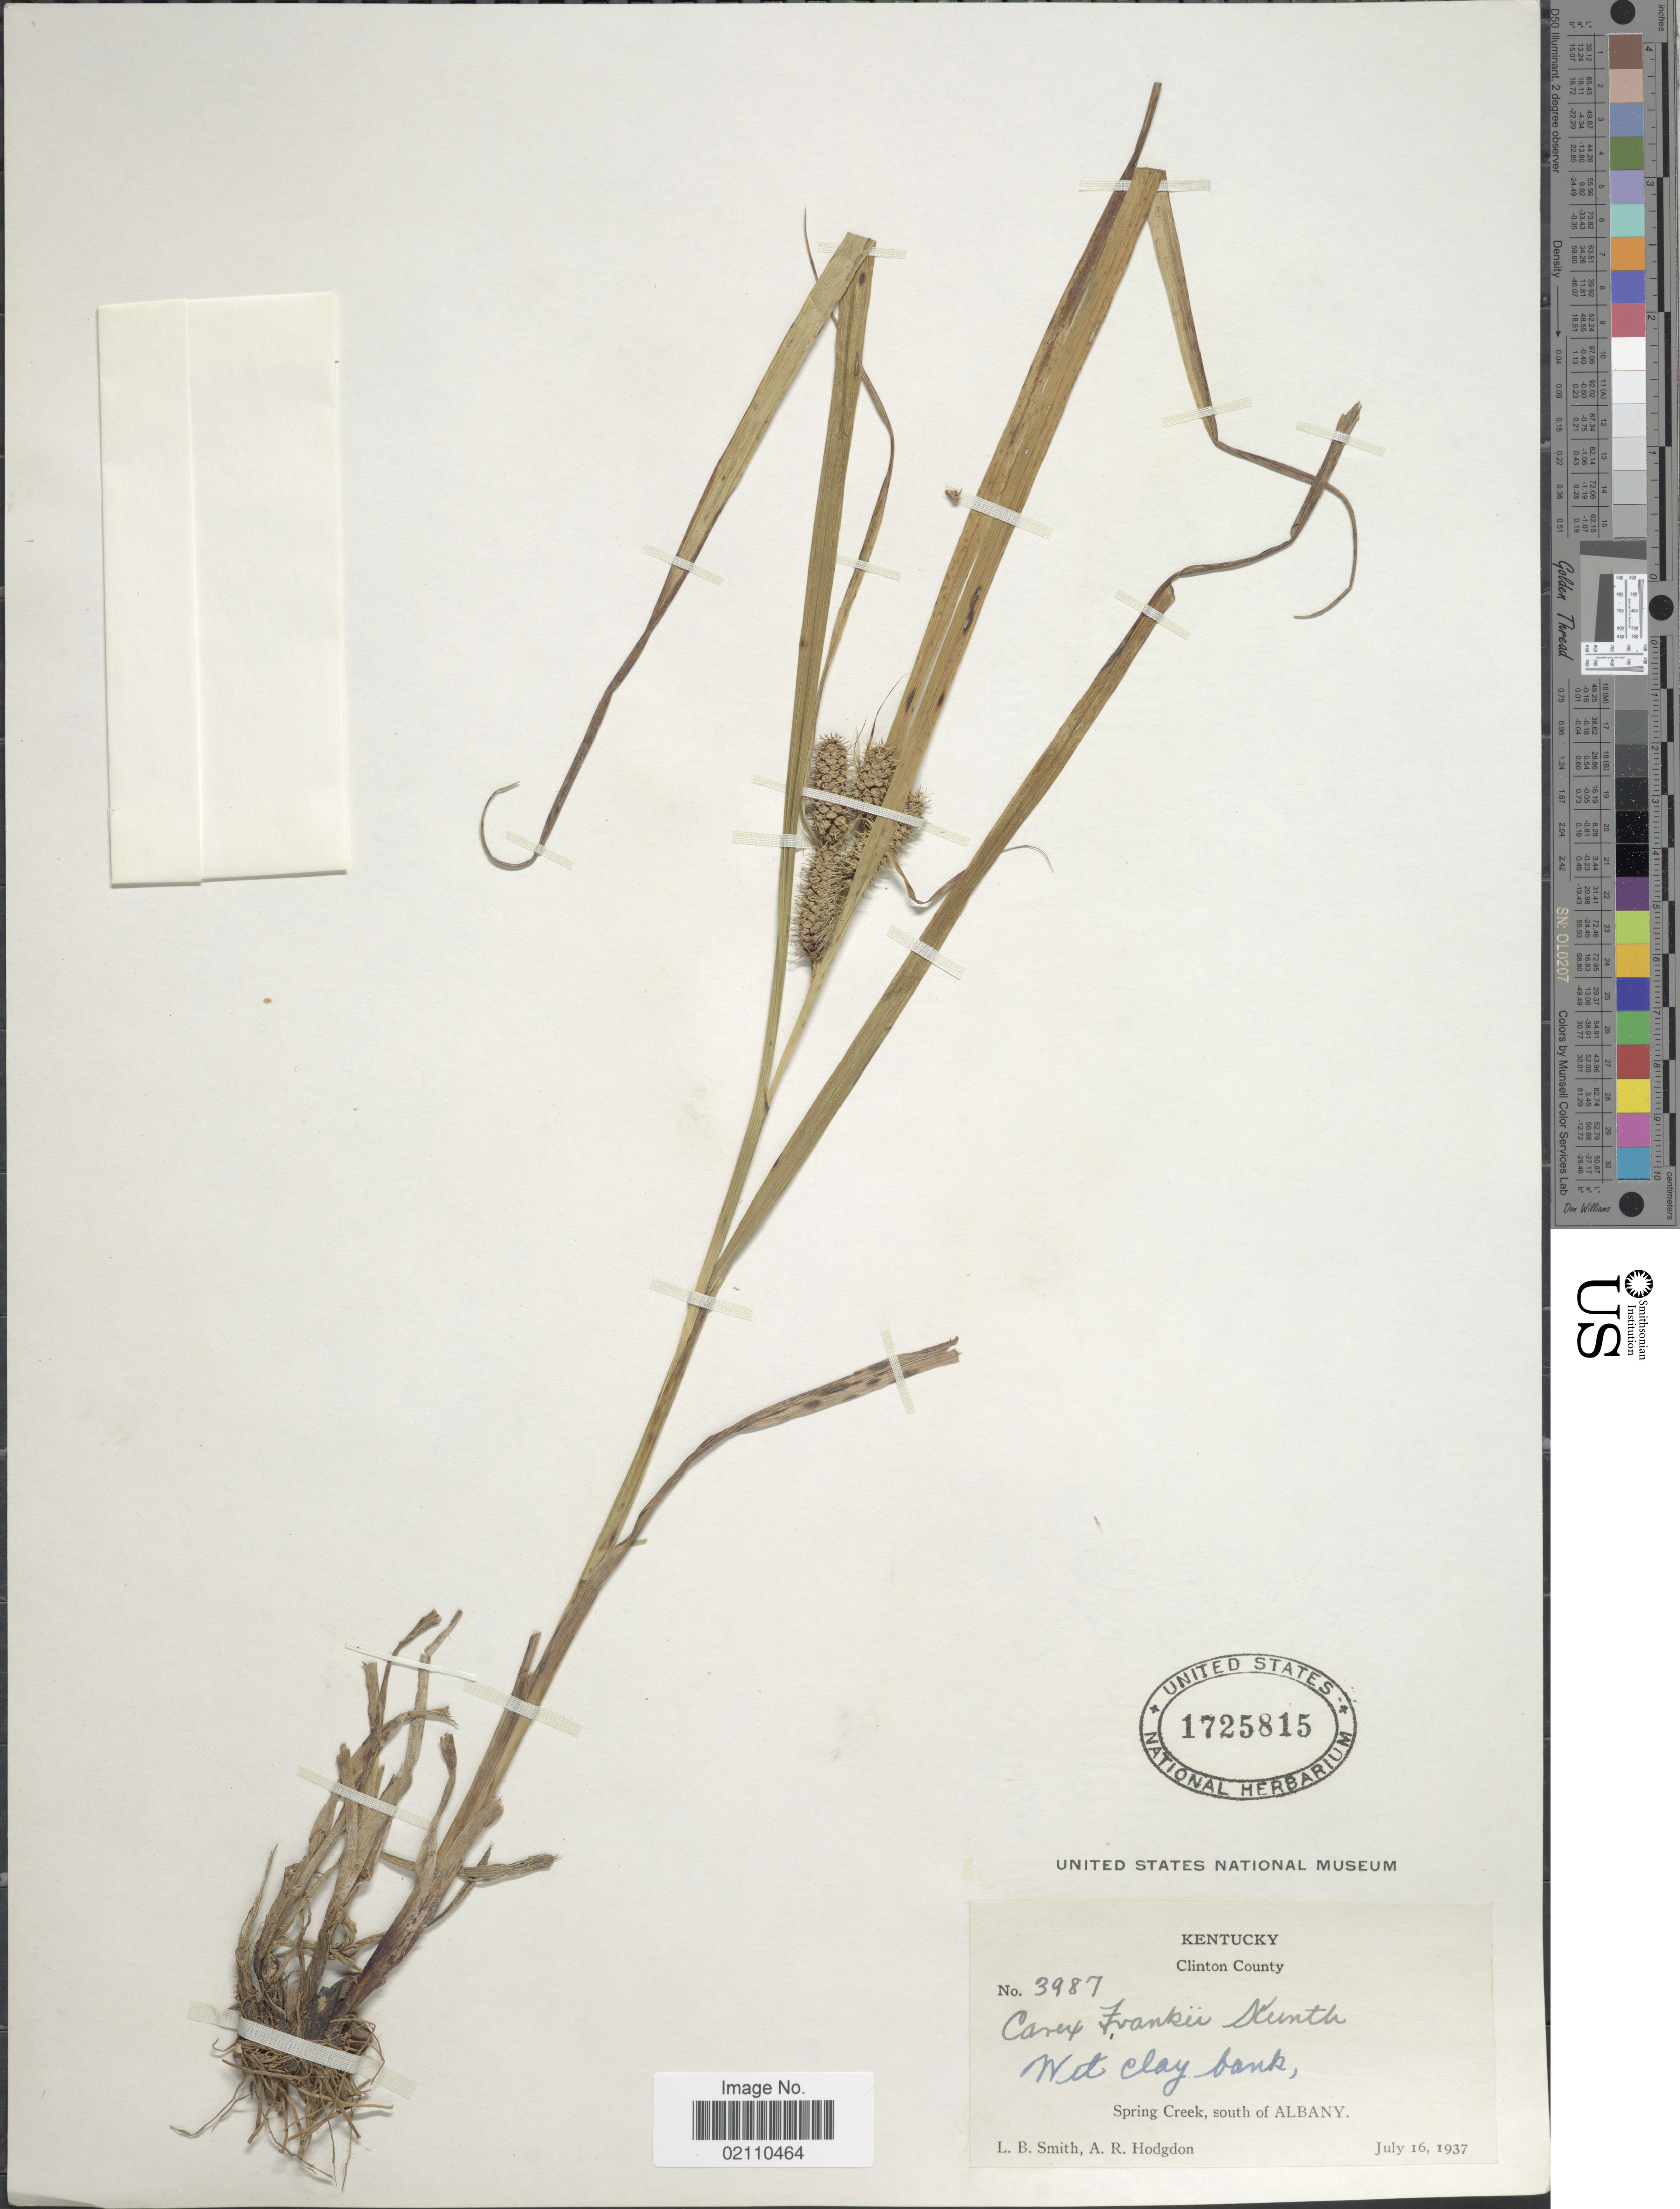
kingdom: Plantae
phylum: Tracheophyta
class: Liliopsida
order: Poales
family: Cyperaceae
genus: Carex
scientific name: Carex frankii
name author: Kunth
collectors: L. Smith & A. R. Hodgdon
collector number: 3987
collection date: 1937-07-16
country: United States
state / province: Kentucky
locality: Clinton County, Spring creek, south of Albany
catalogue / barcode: US 1725815